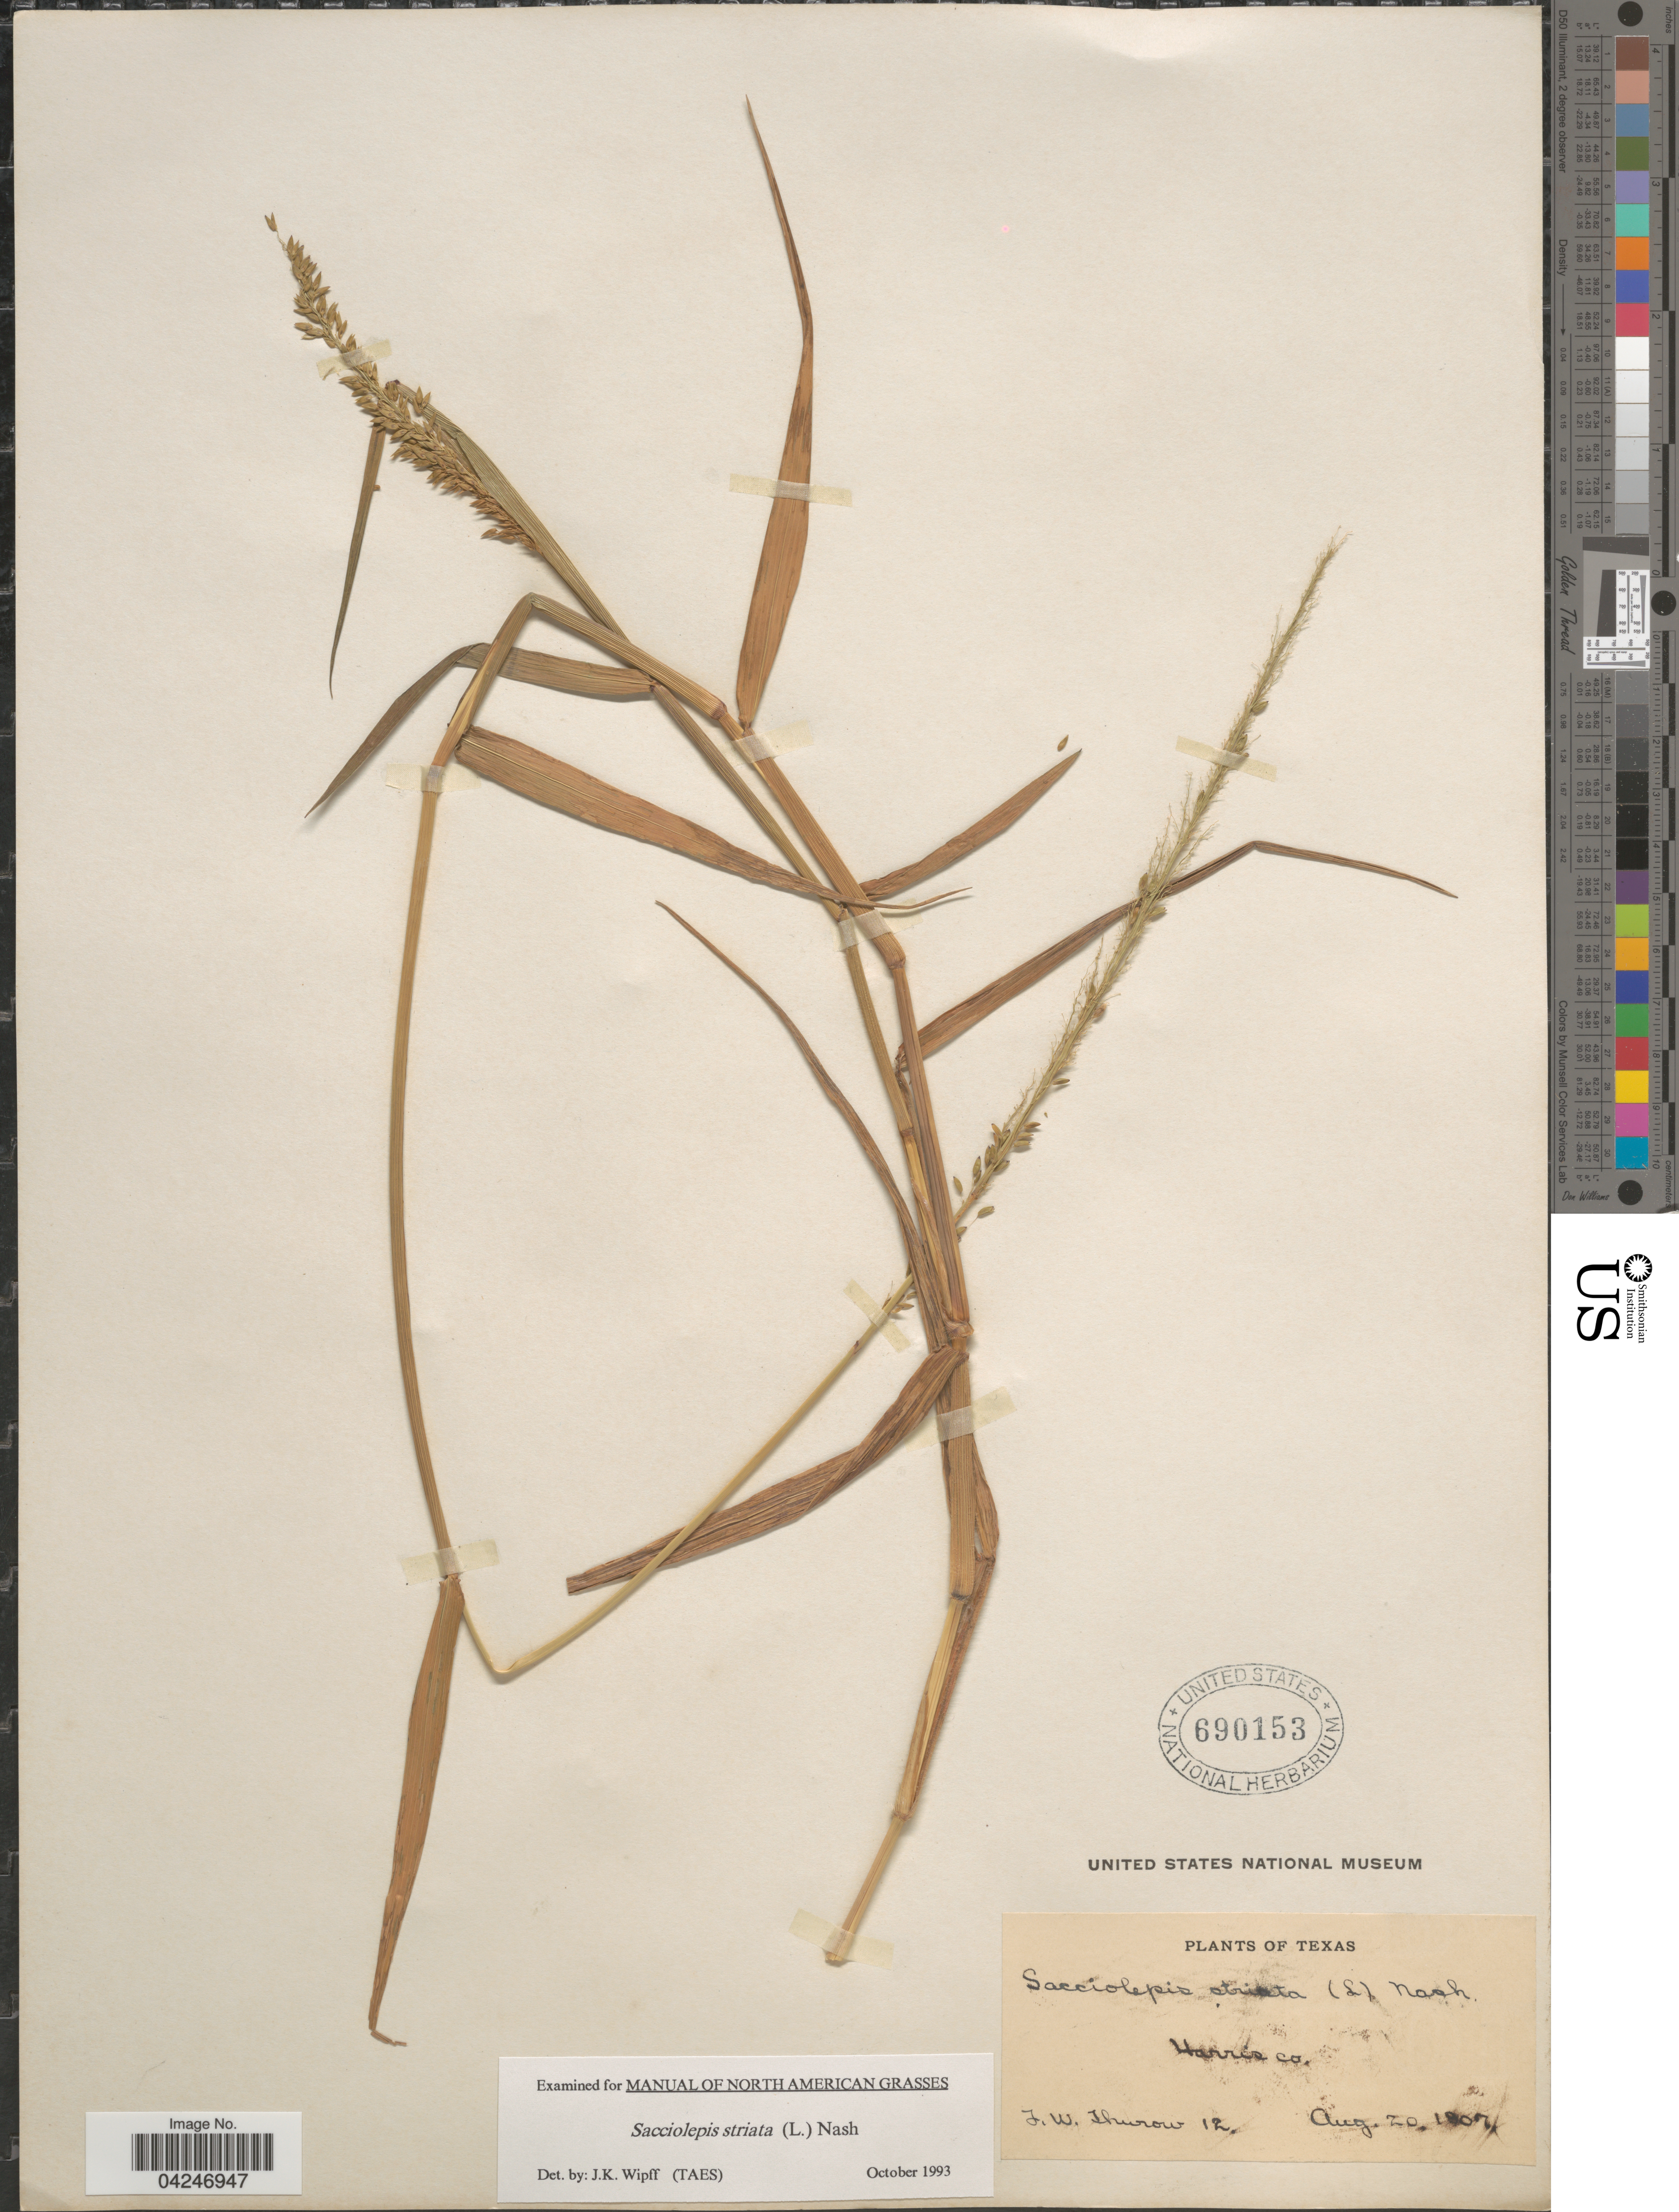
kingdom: Plantae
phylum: Tracheophyta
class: Liliopsida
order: Poales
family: Poaceae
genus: Sacciolepis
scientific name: Sacciolepis striata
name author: (L.) Nash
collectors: F. W. Thurow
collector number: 12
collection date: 1907-08-20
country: United States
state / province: Texas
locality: Harris Co.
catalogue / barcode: US 690153